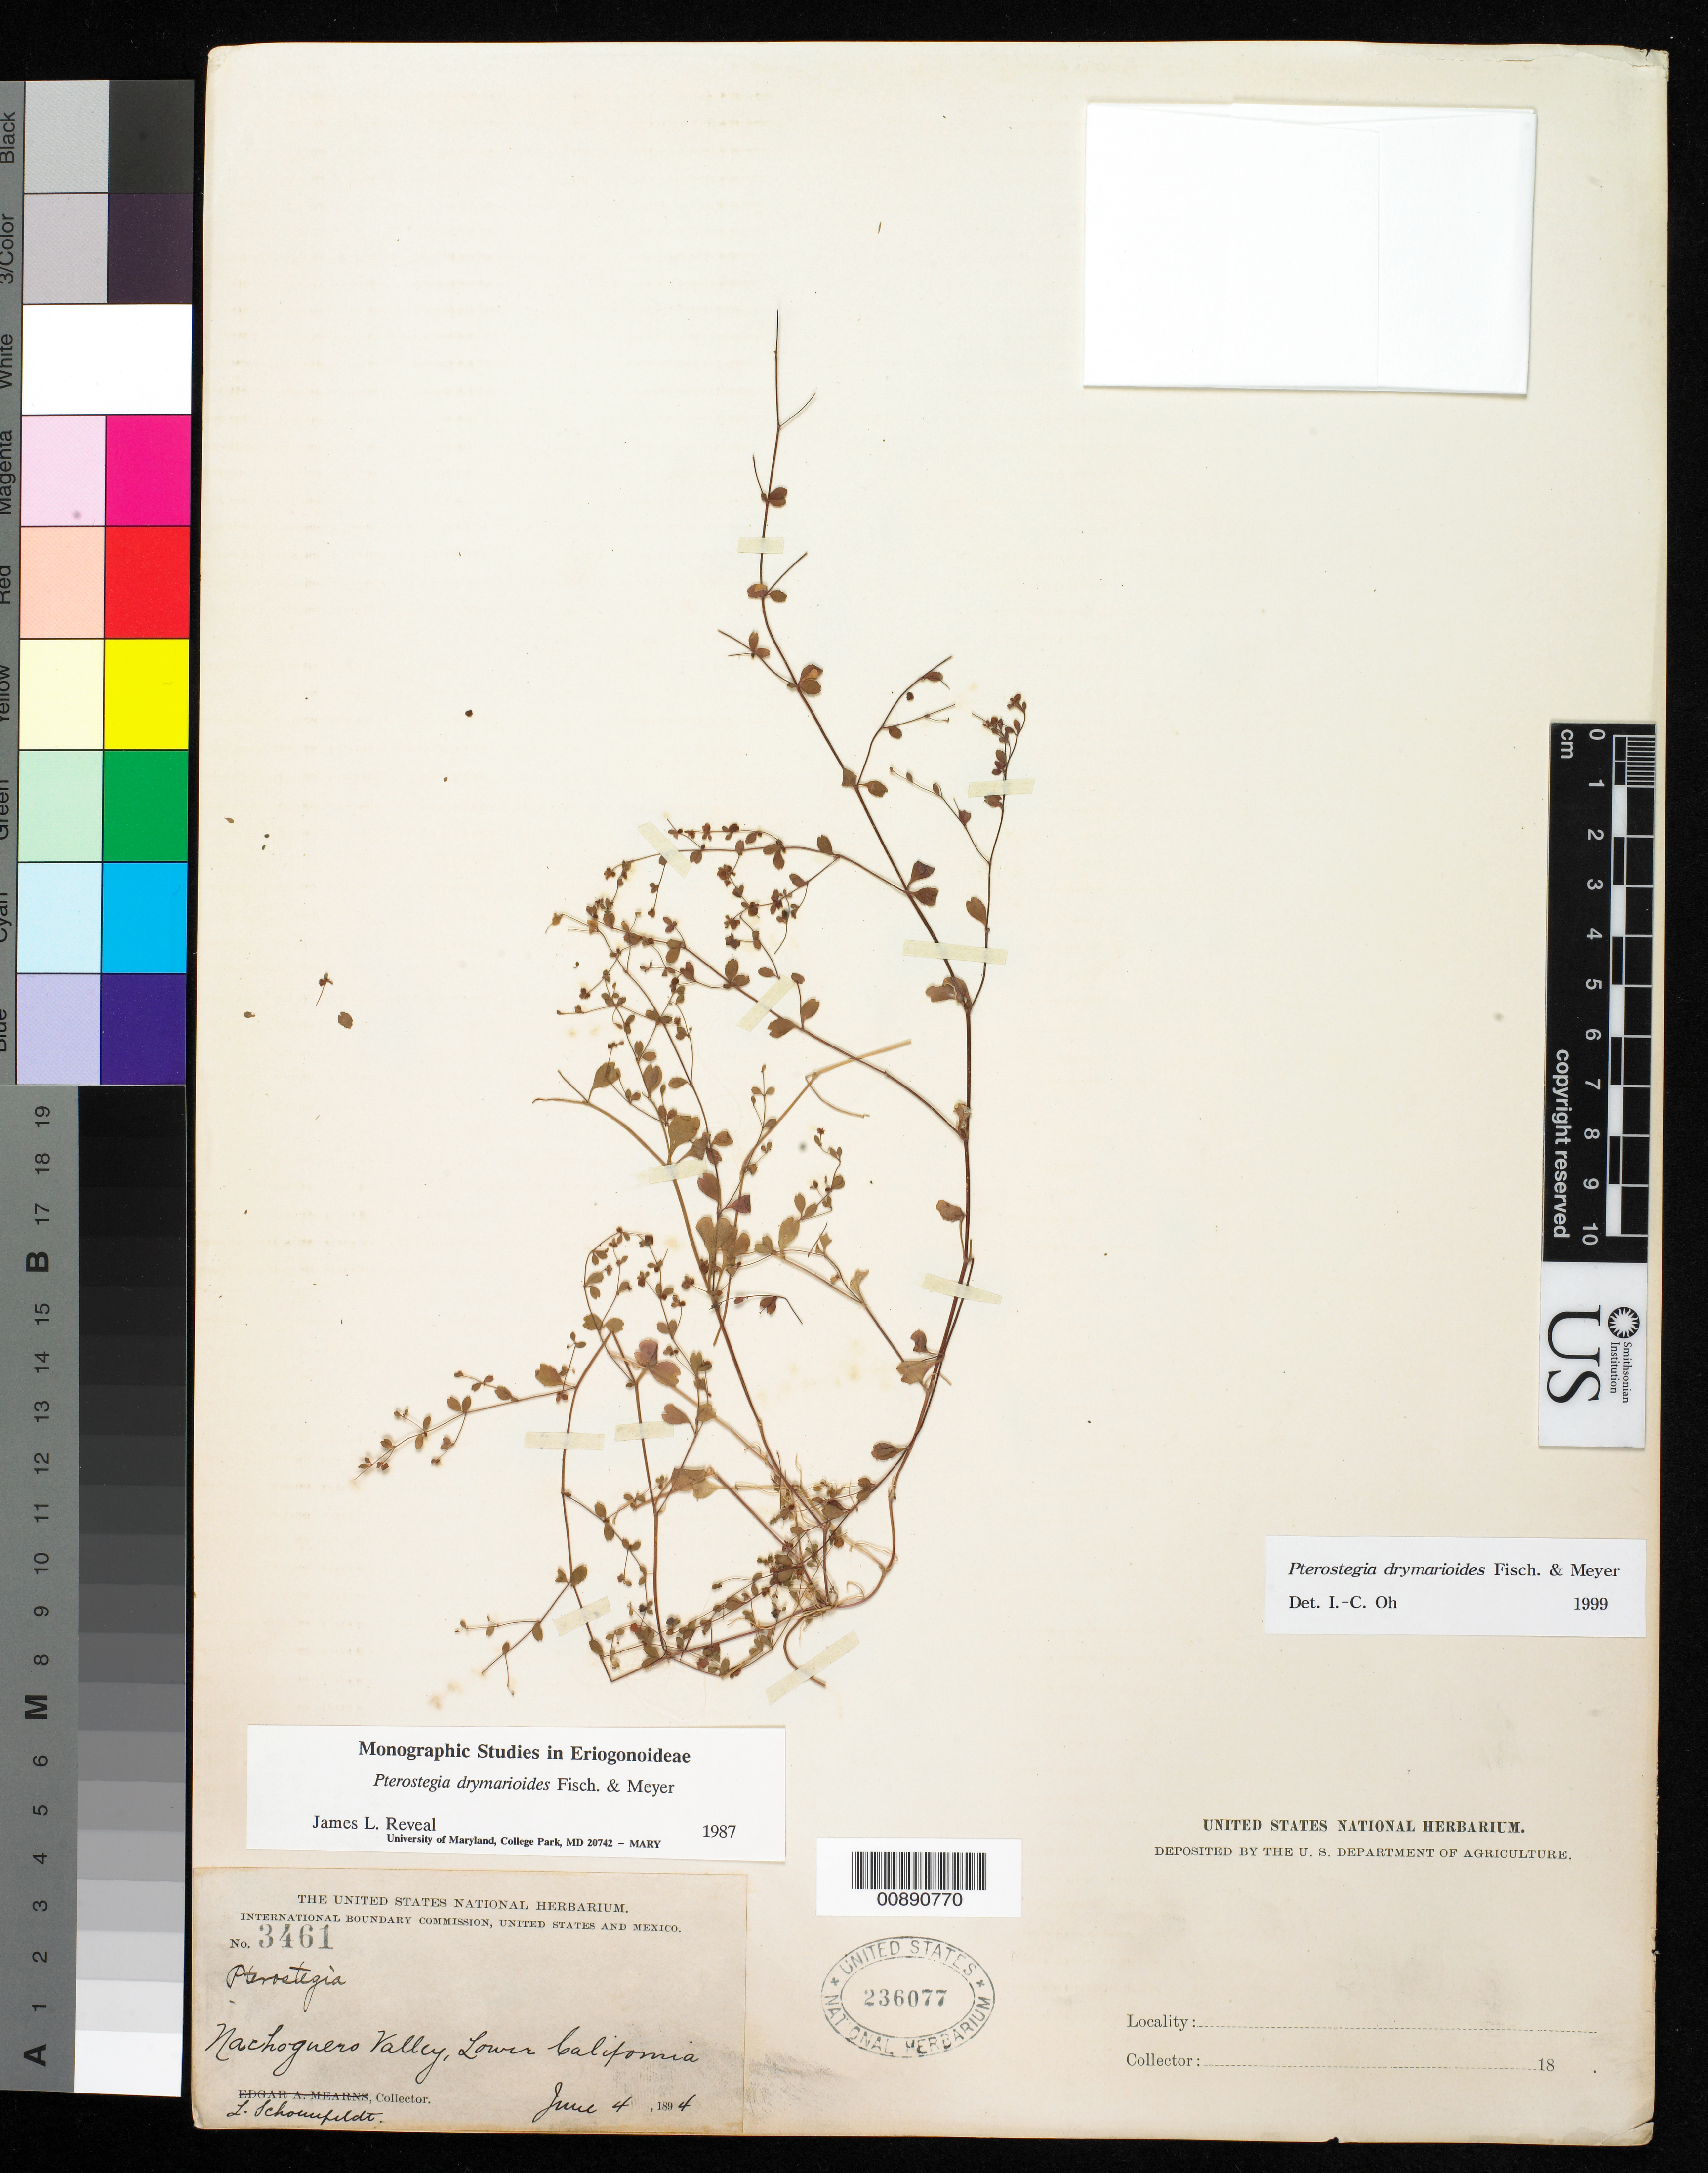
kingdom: Plantae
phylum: Tracheophyta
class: Magnoliopsida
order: Caryophyllales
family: Polygonaceae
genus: Pterostegia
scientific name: Pterostegia drymarioides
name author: Fisch. & C.A. Mey.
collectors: L. Schoenfeldt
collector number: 3461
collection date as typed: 04 Jun 1894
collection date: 1894-06-04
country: Mexico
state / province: Baja California Norte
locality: Nachoguero Valley, Baja California.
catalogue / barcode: US 236077